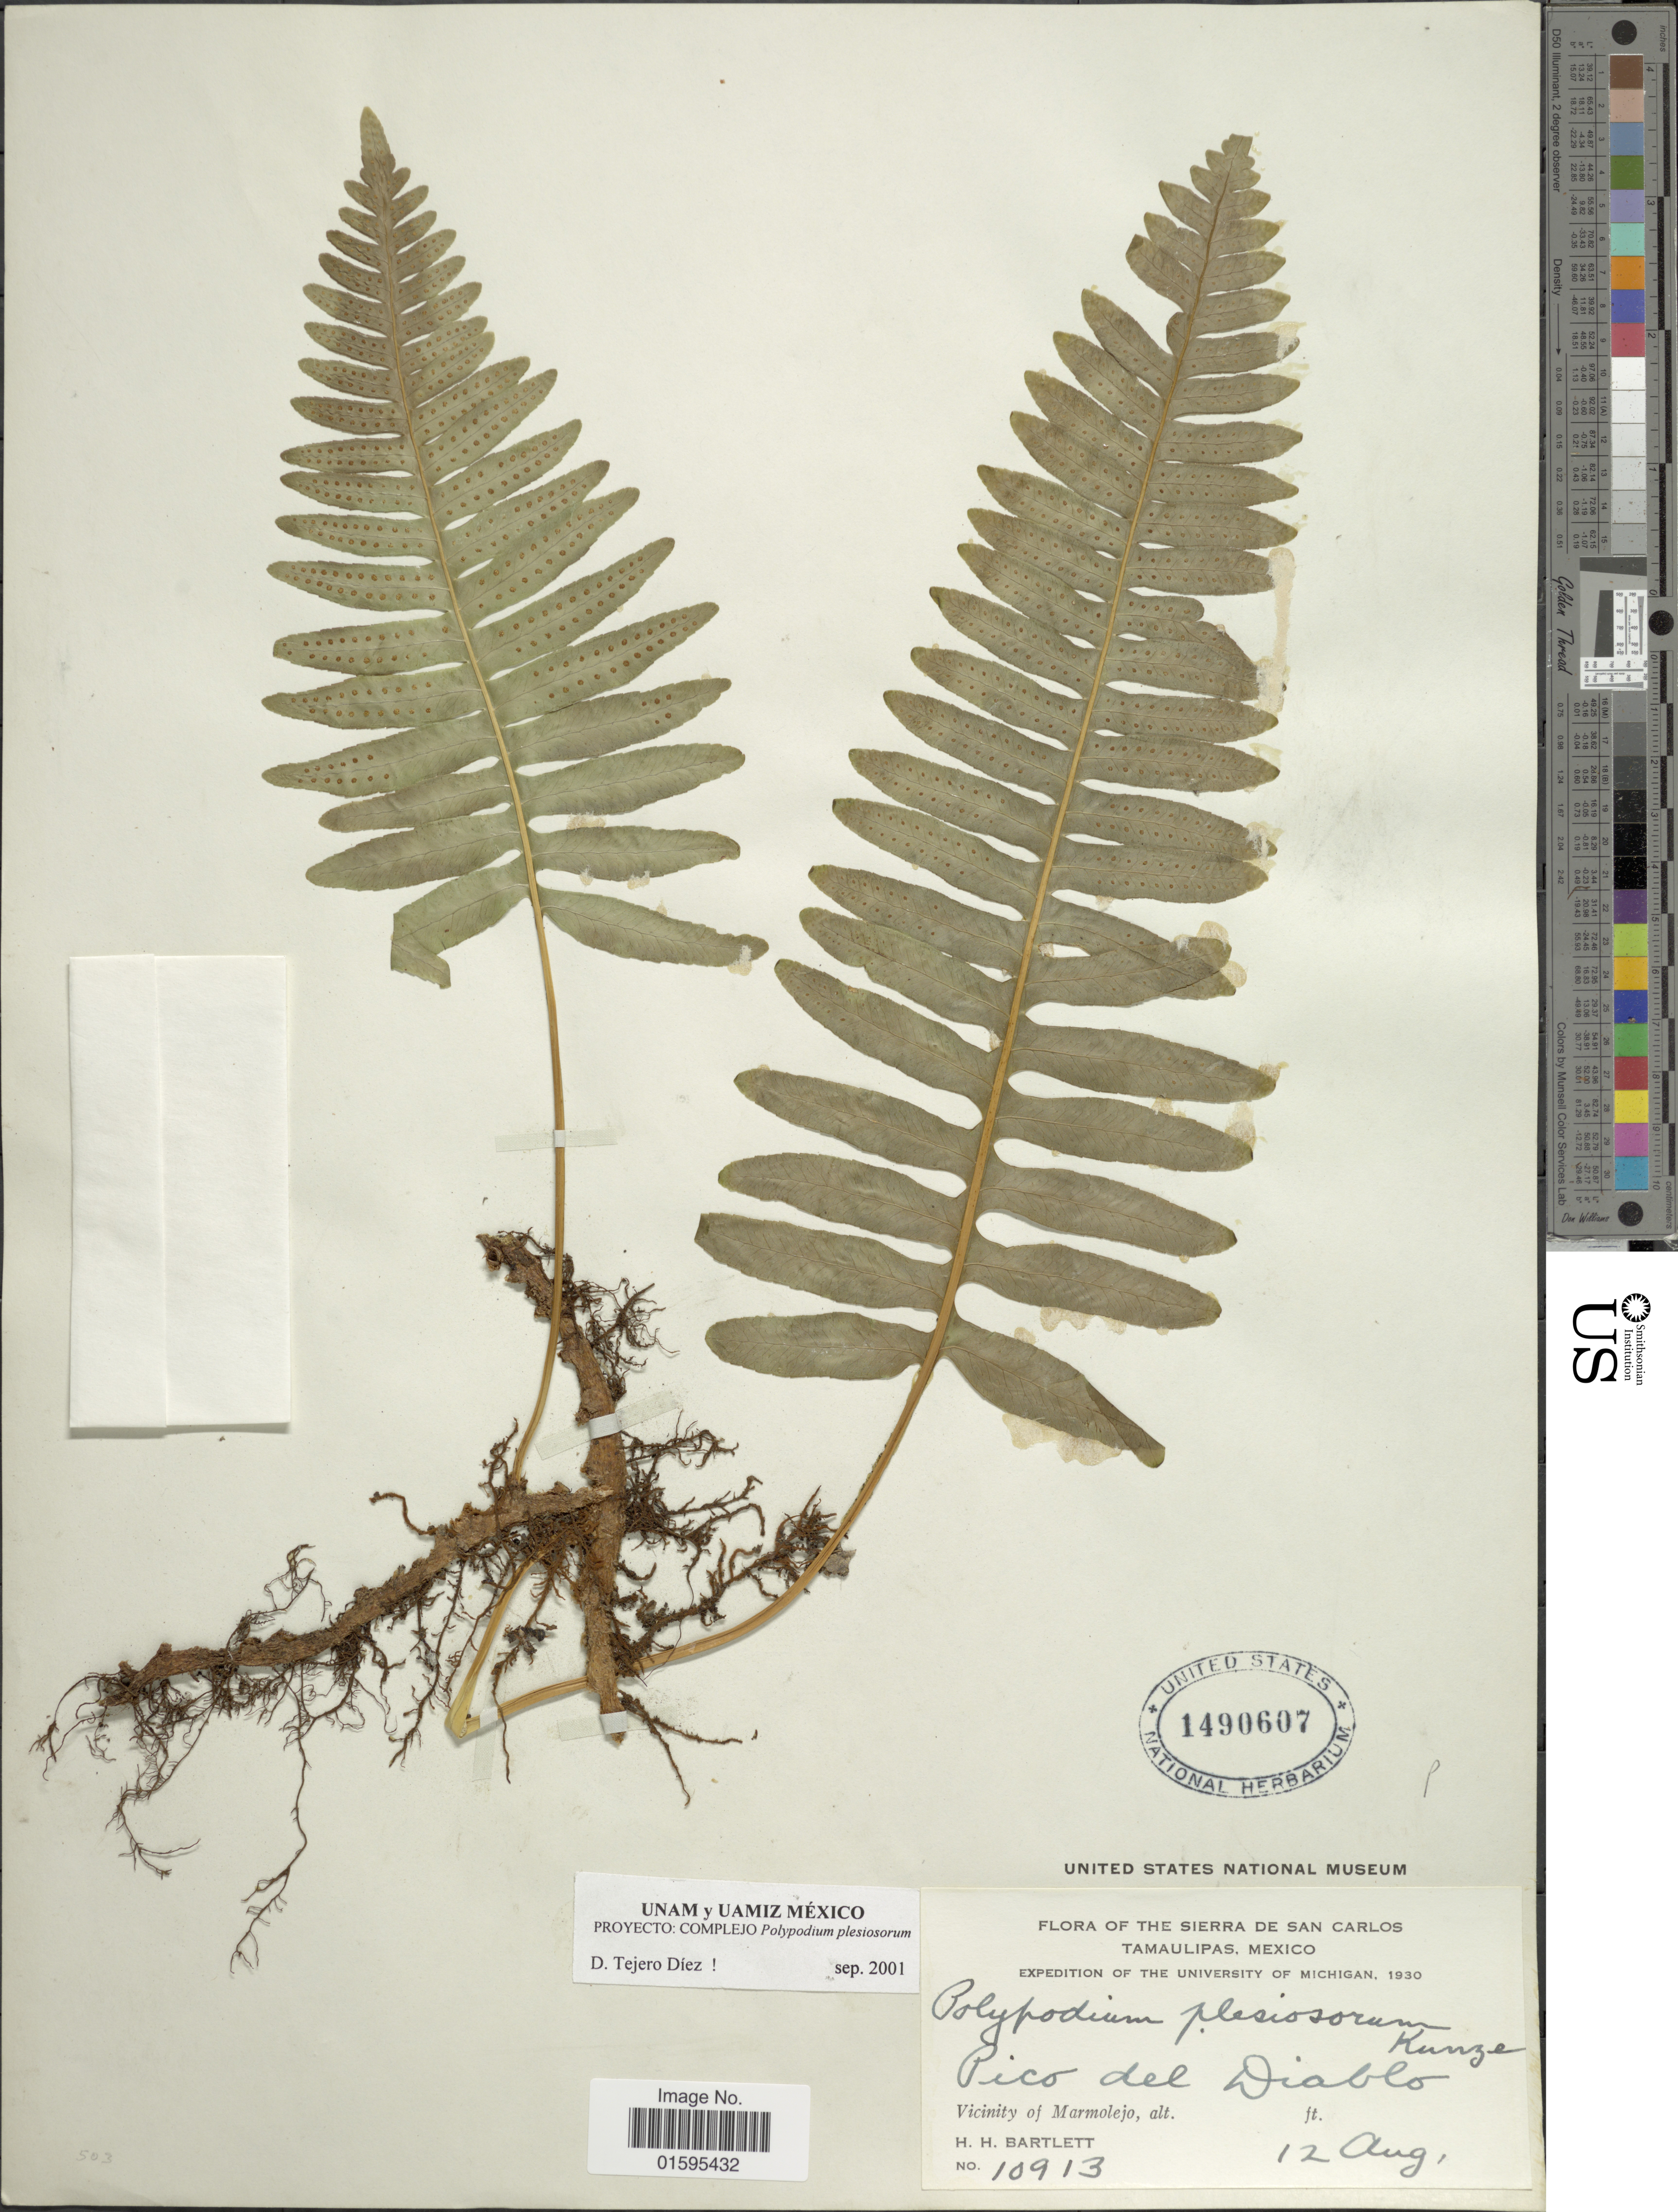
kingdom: Plantae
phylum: Tracheophyta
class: Polypodiopsida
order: Polypodiales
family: Polypodiaceae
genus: Polypodium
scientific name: Polypodium plesiosorum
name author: Kunze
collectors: H. H. Bartlett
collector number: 10913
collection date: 1930-08-12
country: Mexico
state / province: Tamaulipas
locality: The Sierra de San Carlos, Pico del Diablo, Vicinity of Marmolejo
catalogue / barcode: US 1490607